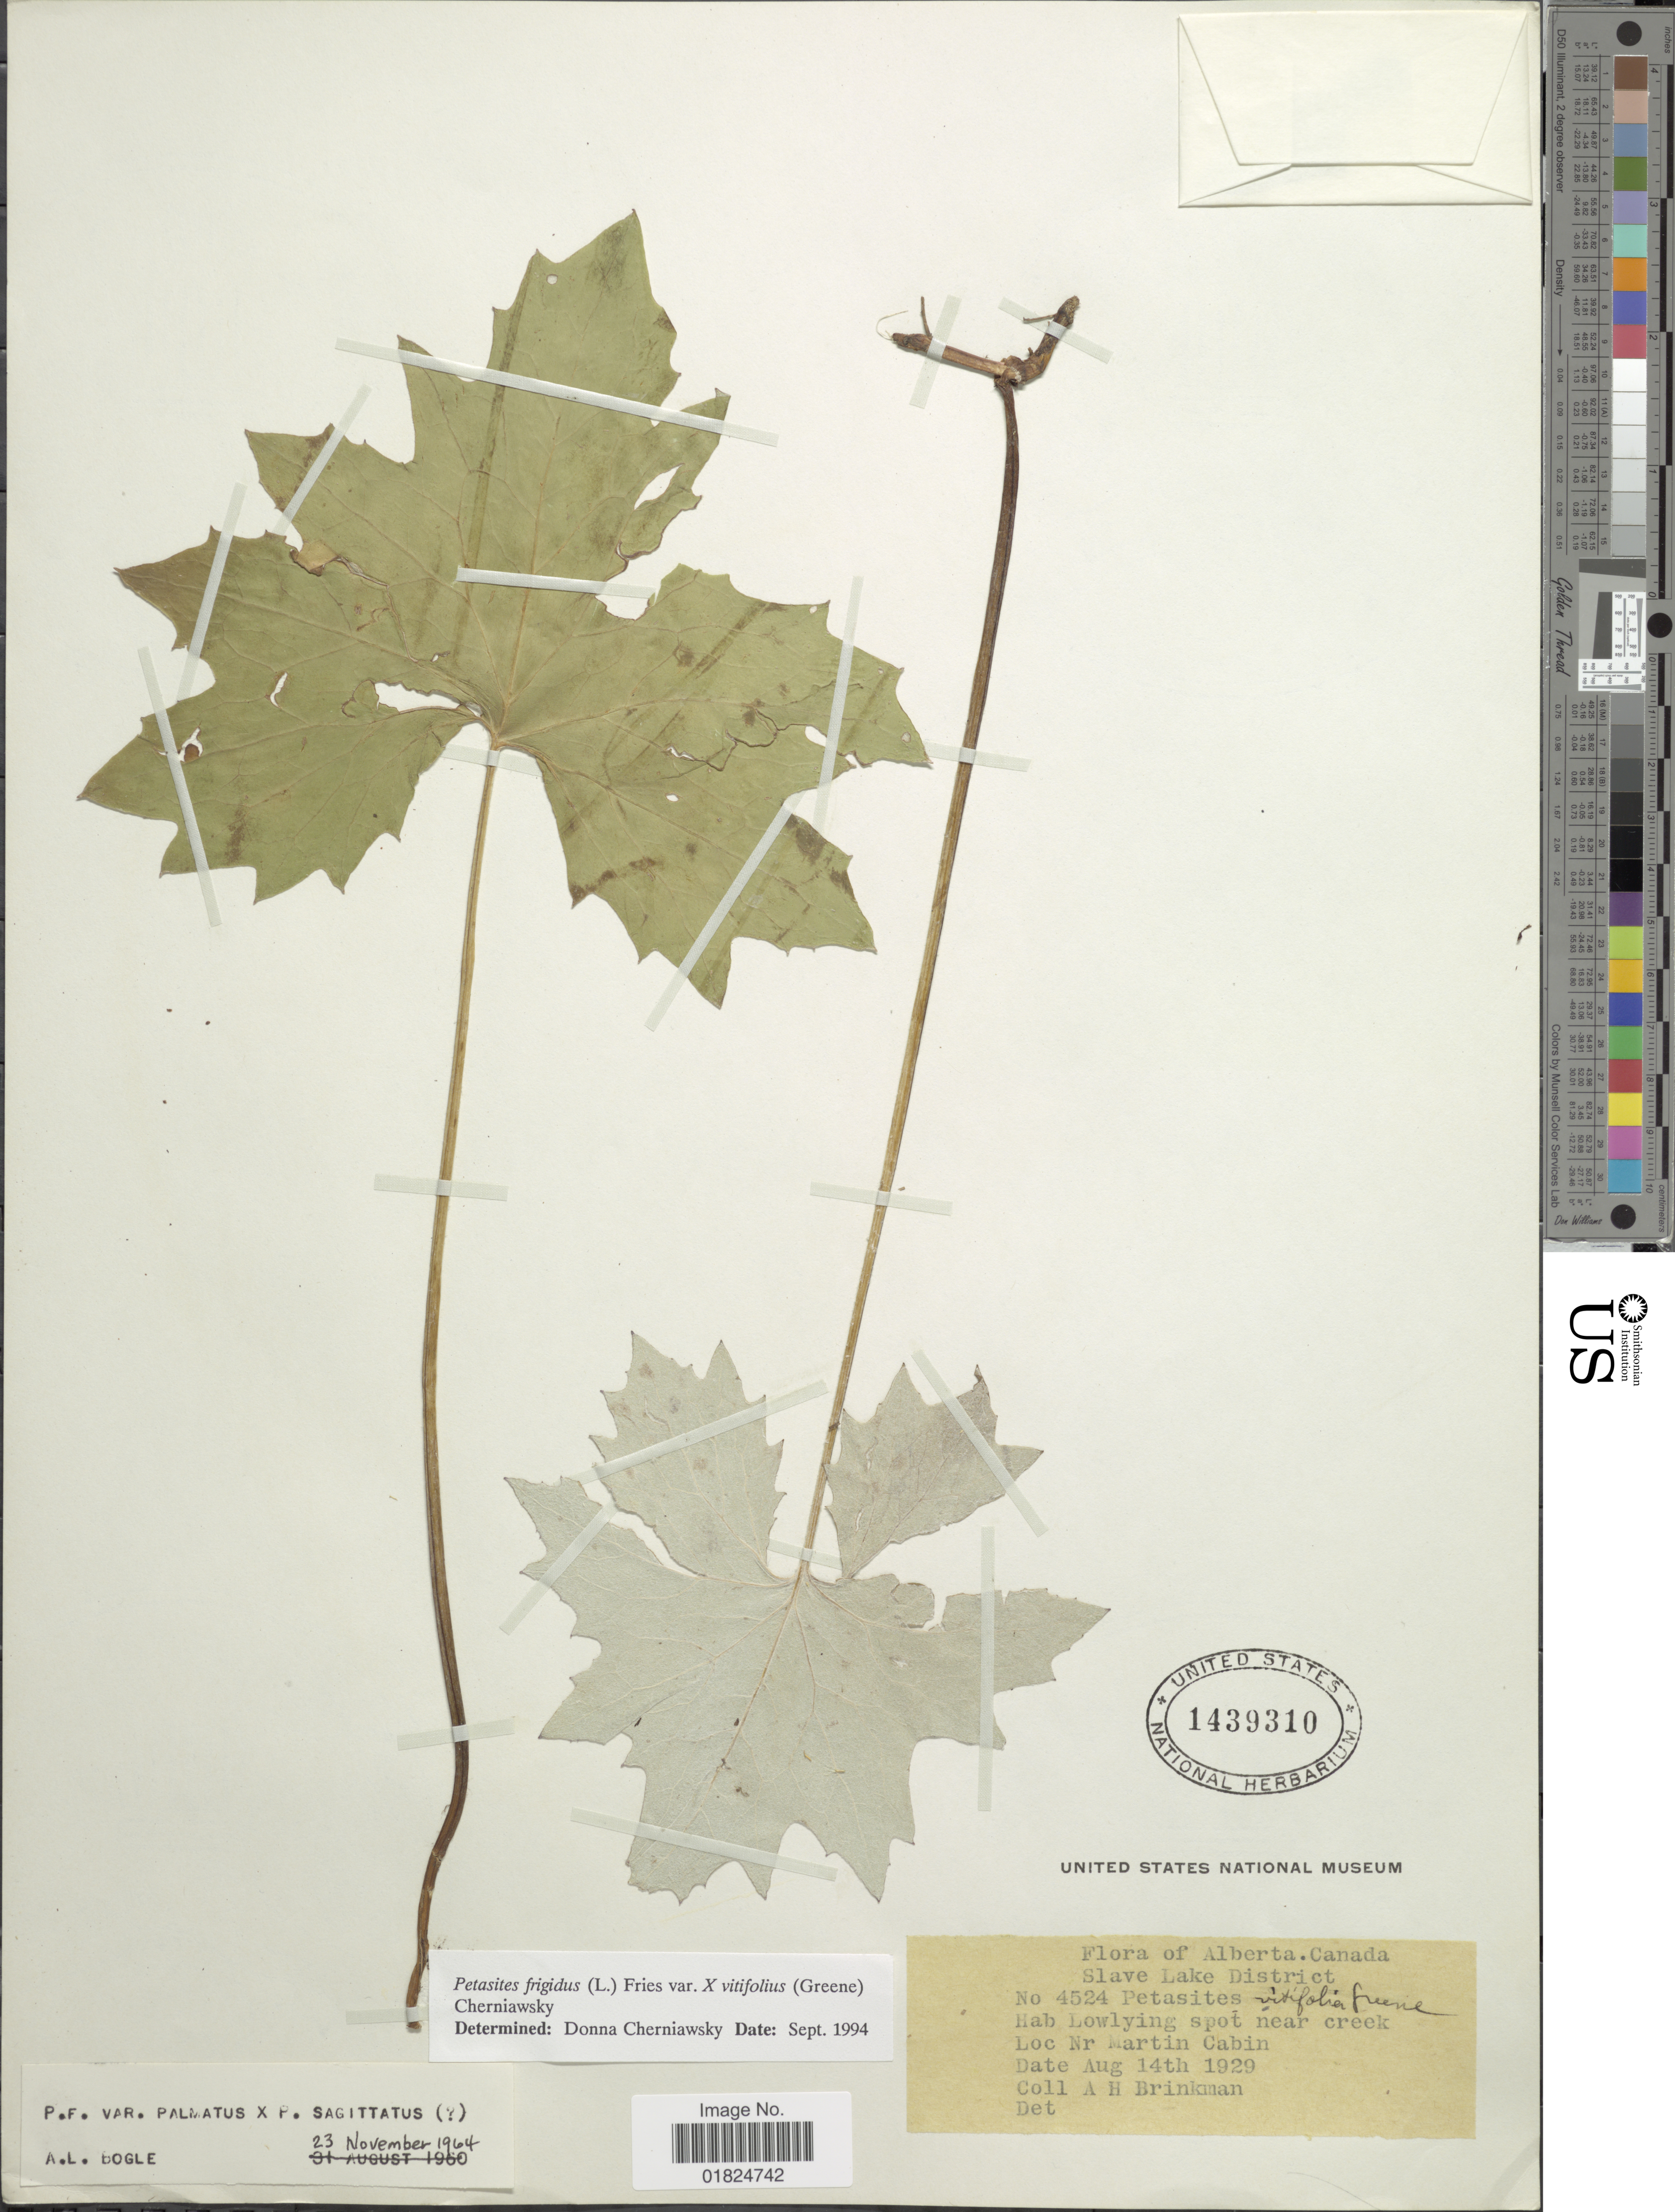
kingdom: Plantae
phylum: Tracheophyta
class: Magnoliopsida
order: Asterales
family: Asteraceae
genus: Petasites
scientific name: Petasites frigidus var. vitifolius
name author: (Greene) Cherniawsky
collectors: A. Brinkman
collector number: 4524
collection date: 1929-08-14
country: Canada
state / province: Alberta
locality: Alberta. Canada. Slake Lake District. near creek Nr. Martin Cabin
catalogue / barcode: US 1439310